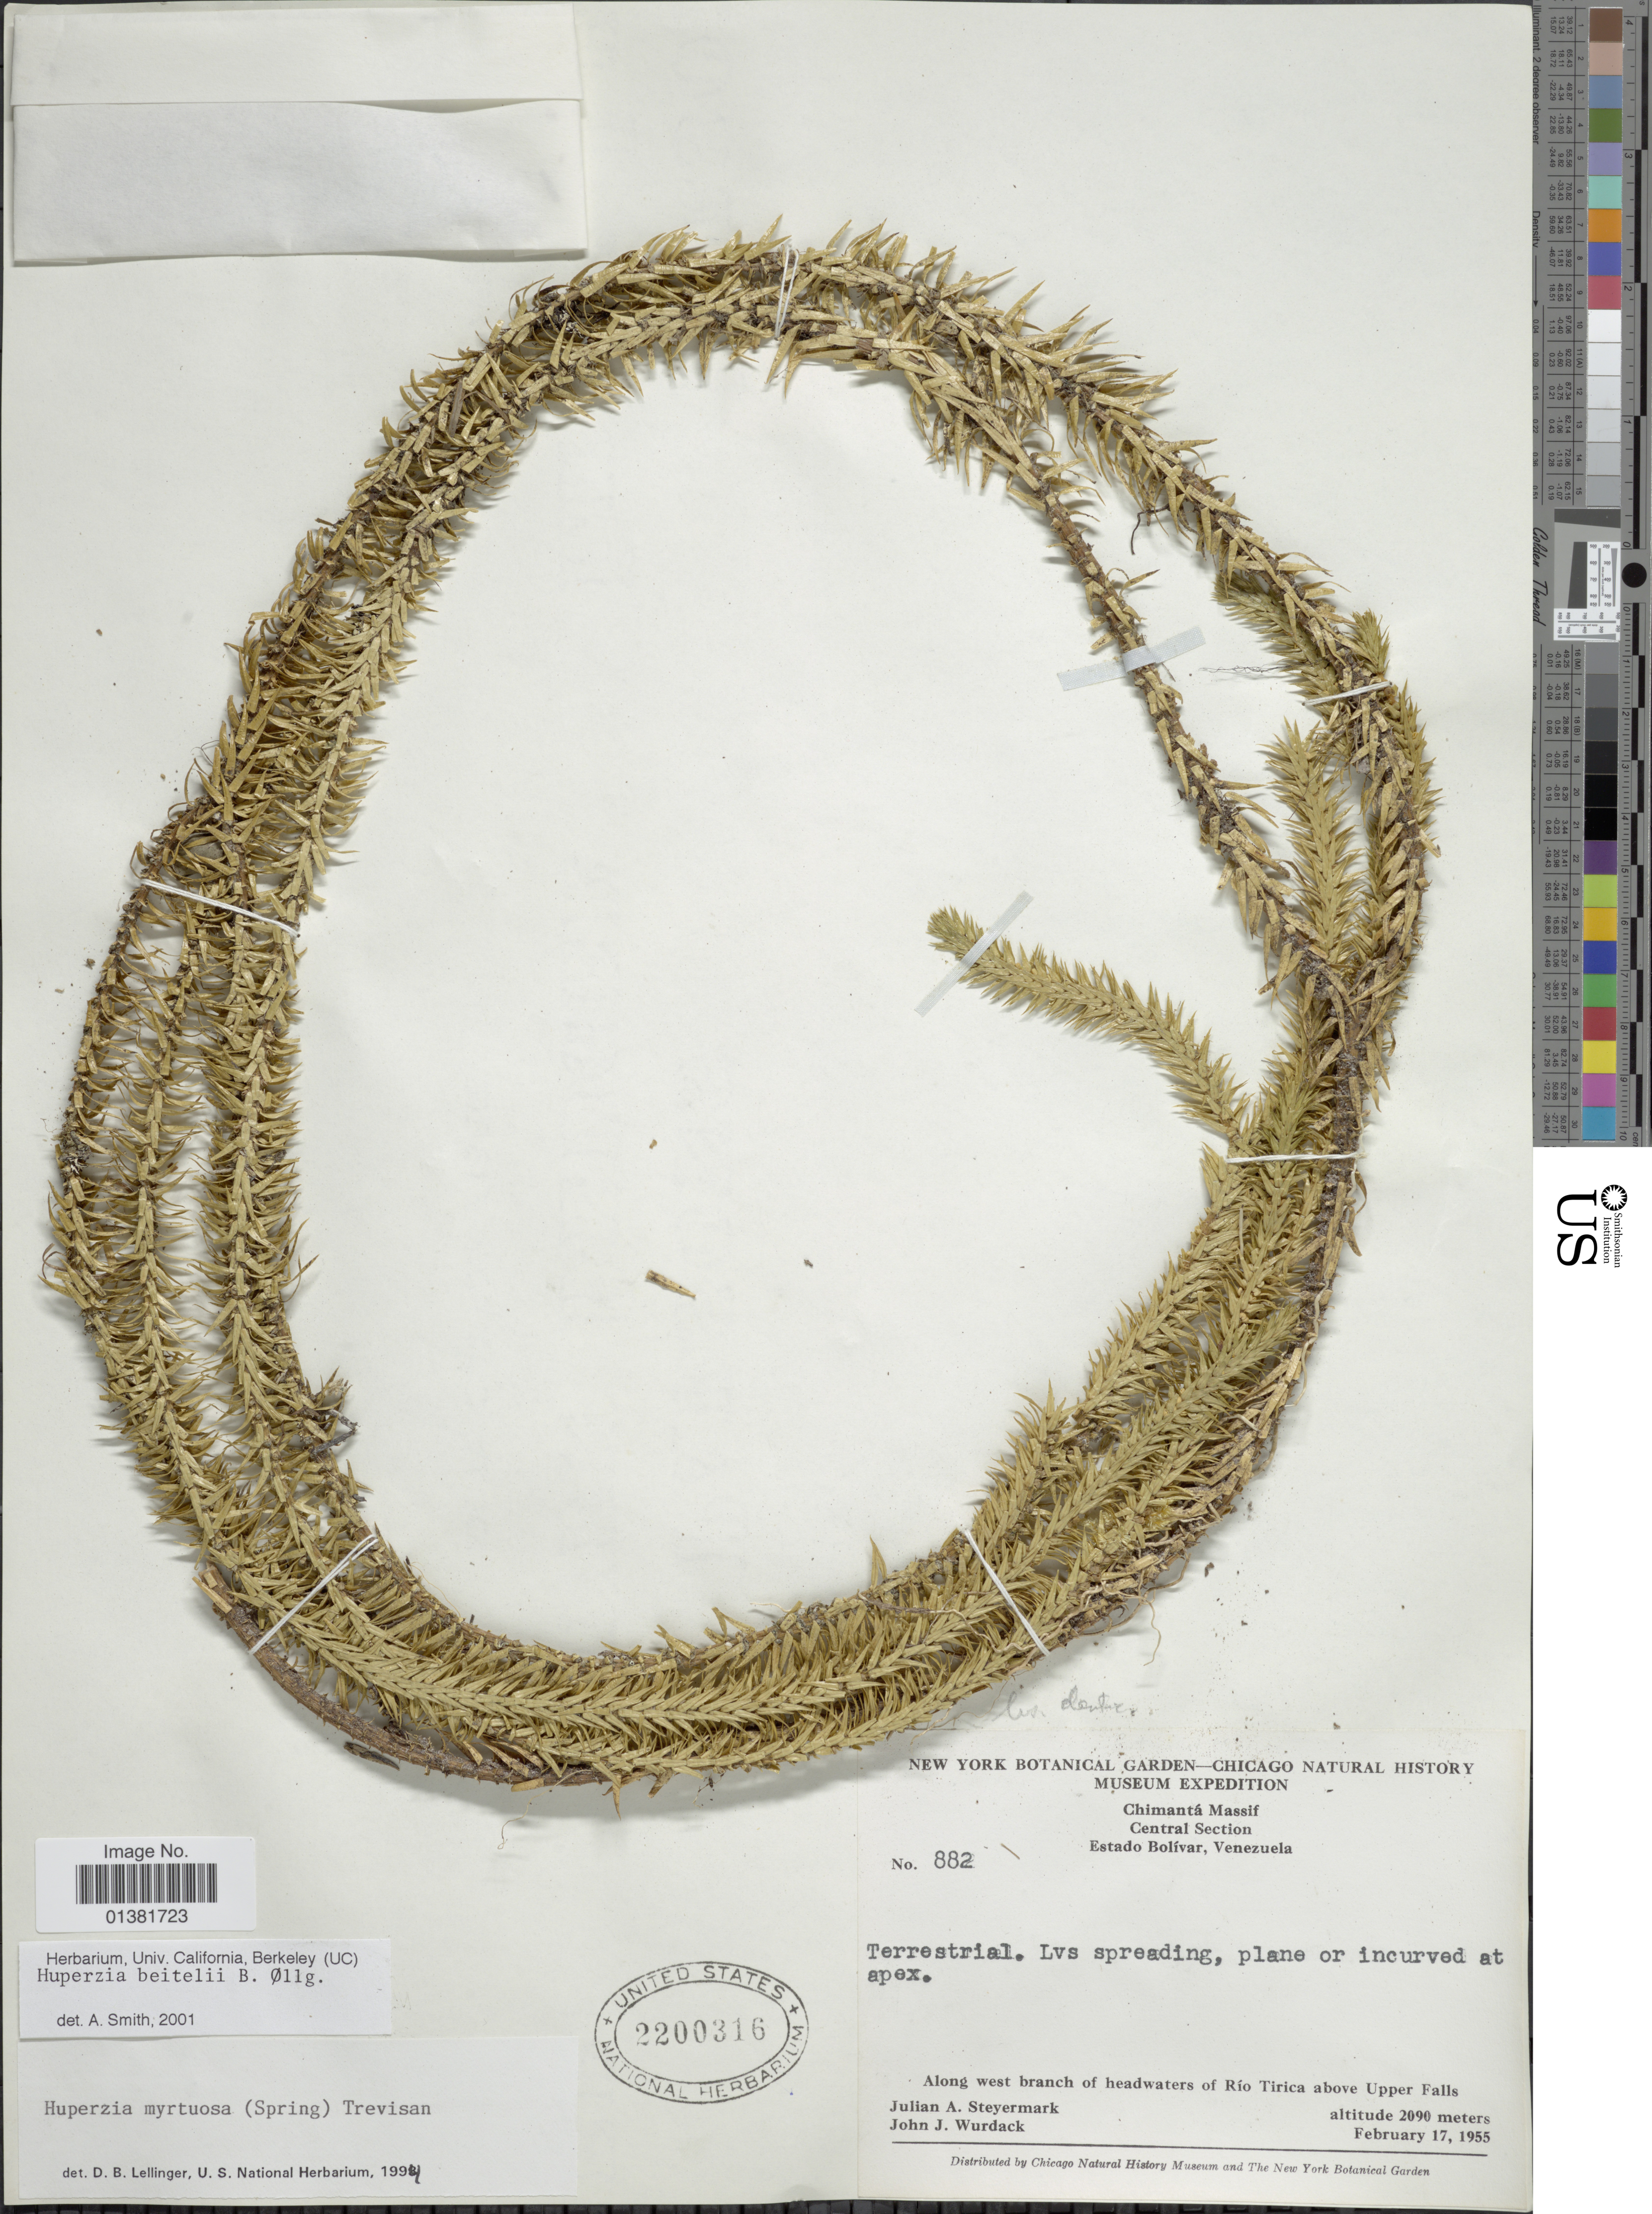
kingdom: Plantae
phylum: Tracheophyta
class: Lycopodiopsida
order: Lycopodiales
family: Lycopodiaceae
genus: Phlegmariurus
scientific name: Phlegmariurus beitelii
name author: (B. Øllg.) B. Øllg.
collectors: J. Steyermark & J. J. Wurdack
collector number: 882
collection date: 1955-02-17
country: Venezuela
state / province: Bolivar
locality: Chimantá Massif, Central Section, Along west branch of headwaters of Río Tirica above Upper Falls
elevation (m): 2090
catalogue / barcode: US 2200316